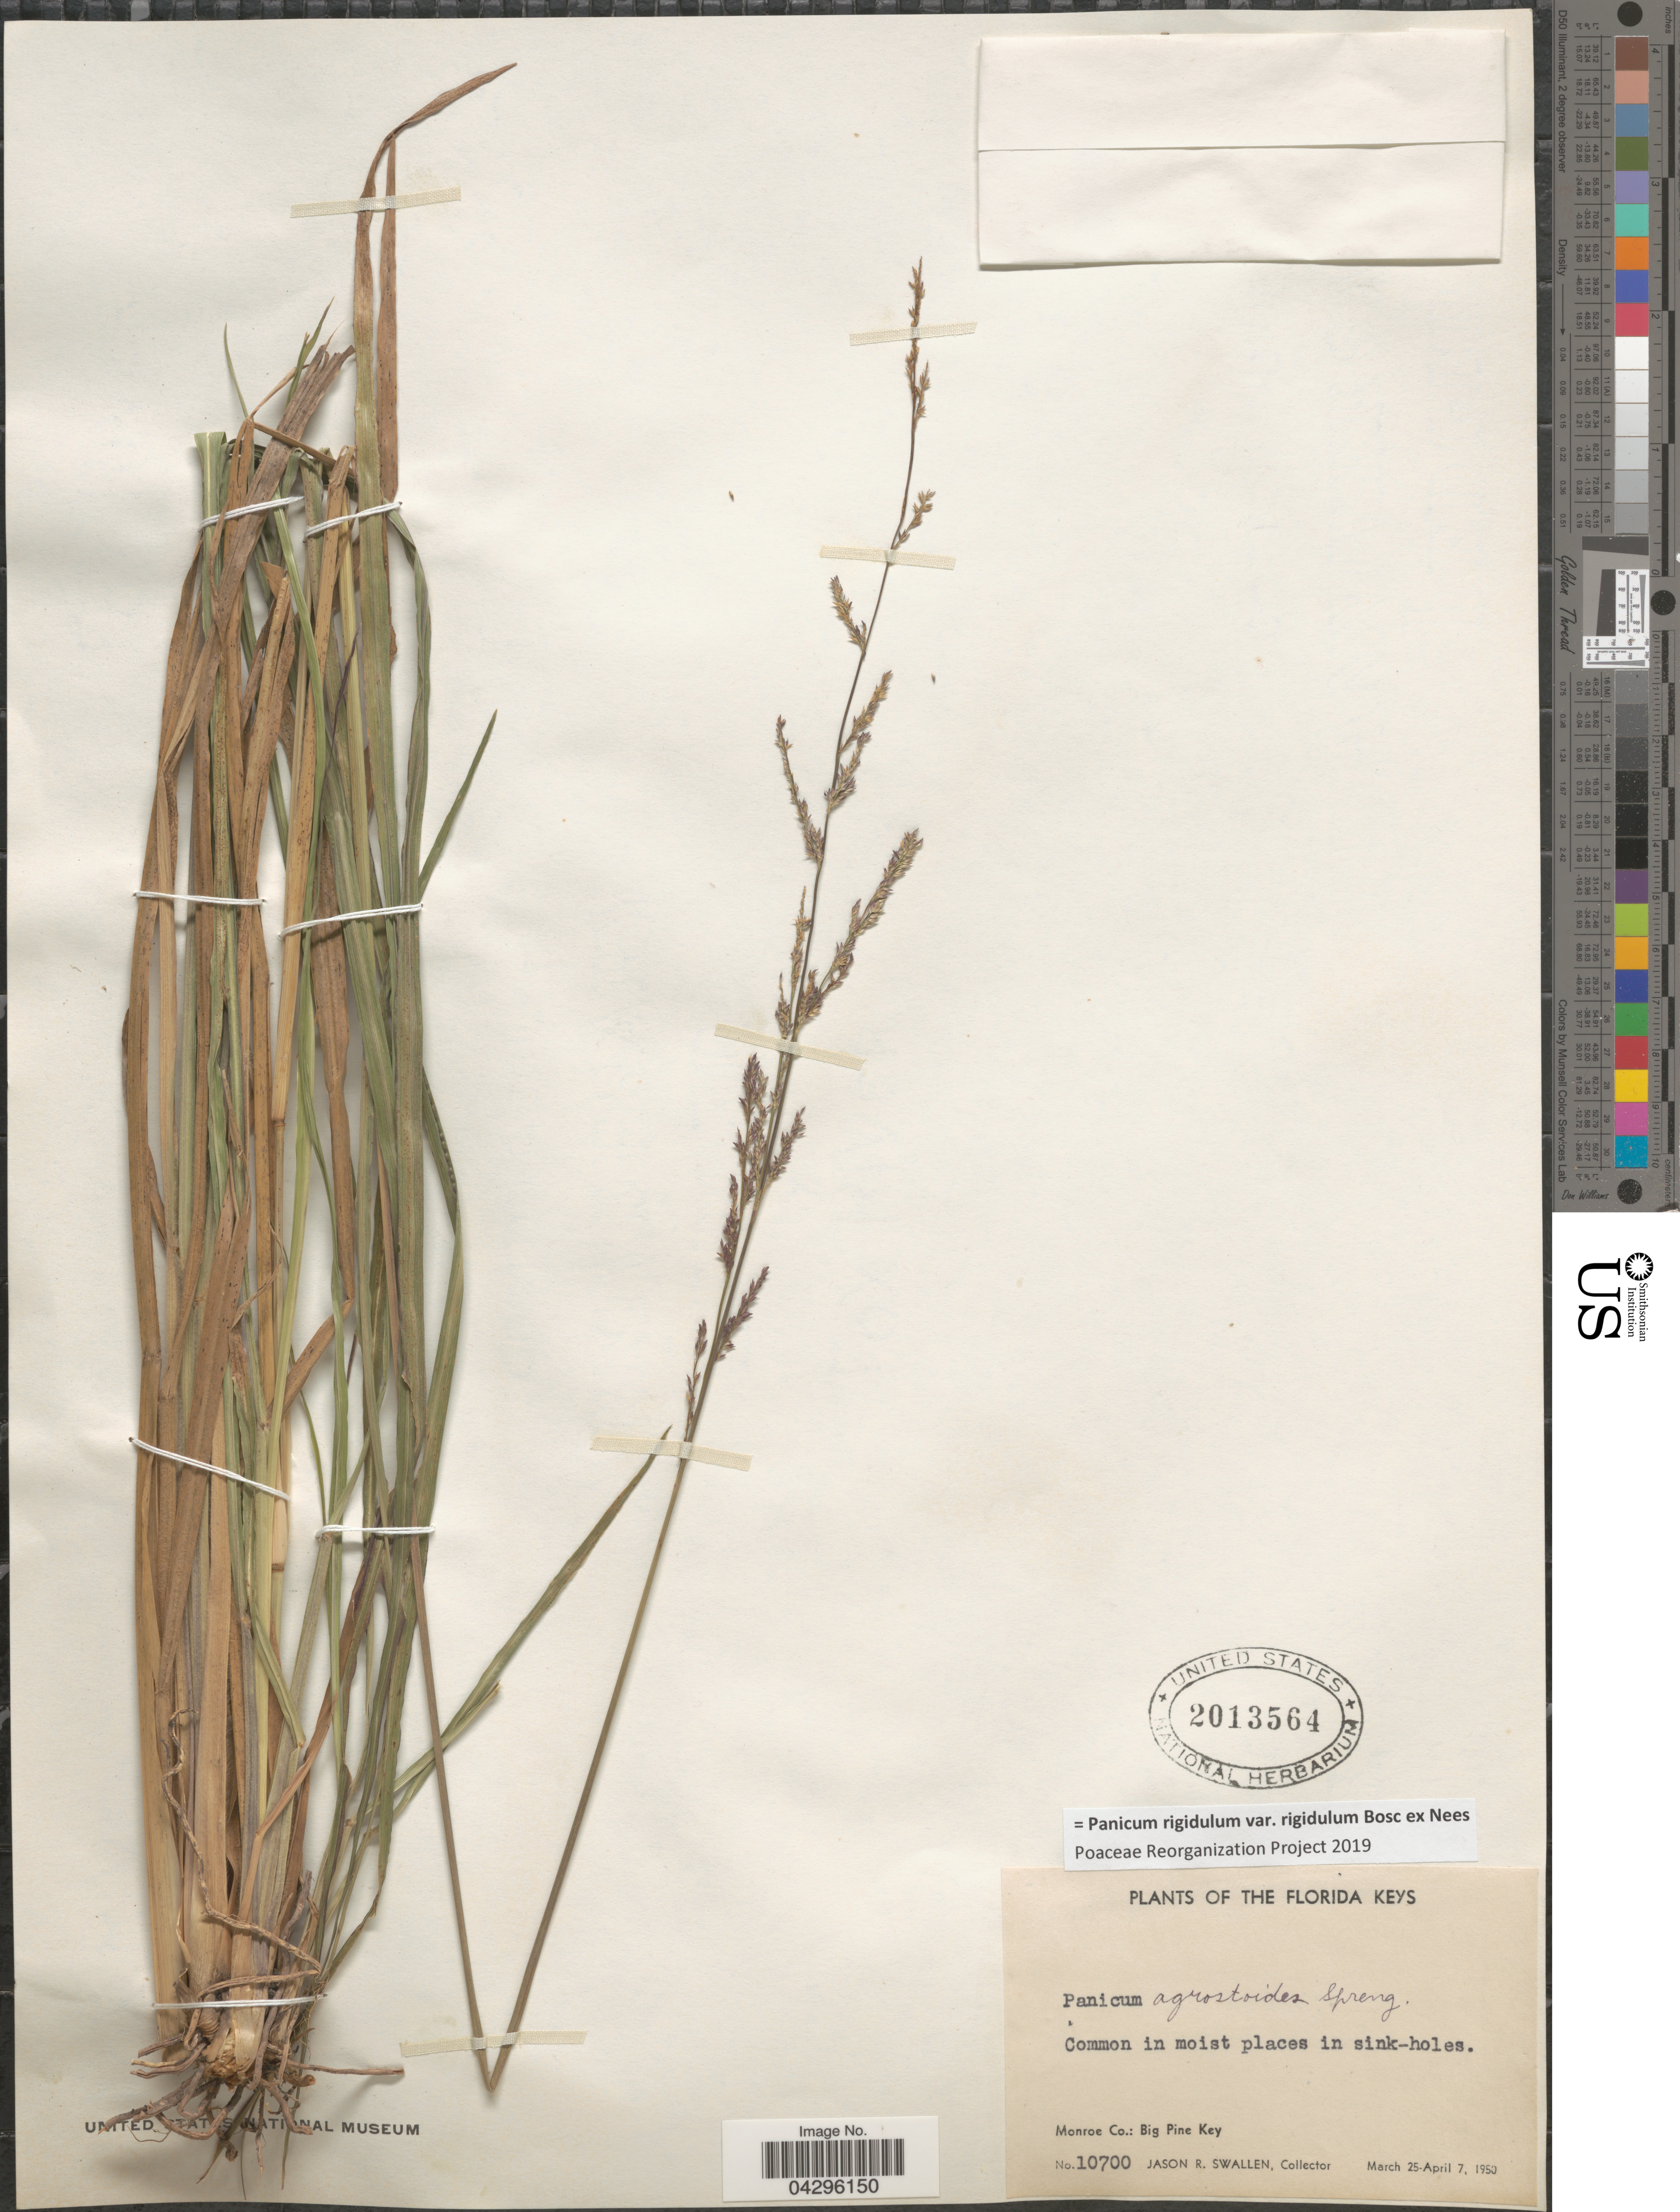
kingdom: Plantae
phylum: Tracheophyta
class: Liliopsida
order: Poales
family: Poaceae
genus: Panicum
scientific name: Panicum rigidulum var. rigidulum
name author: Bosc ex Nees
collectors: J. R. Swallen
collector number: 10700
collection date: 1950-03-25/1950-04-07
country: United States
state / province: Florida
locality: Florida Keys. Common in moist places in sink-holes. Monroe Co.: Big Pine Key.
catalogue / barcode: US 2013564